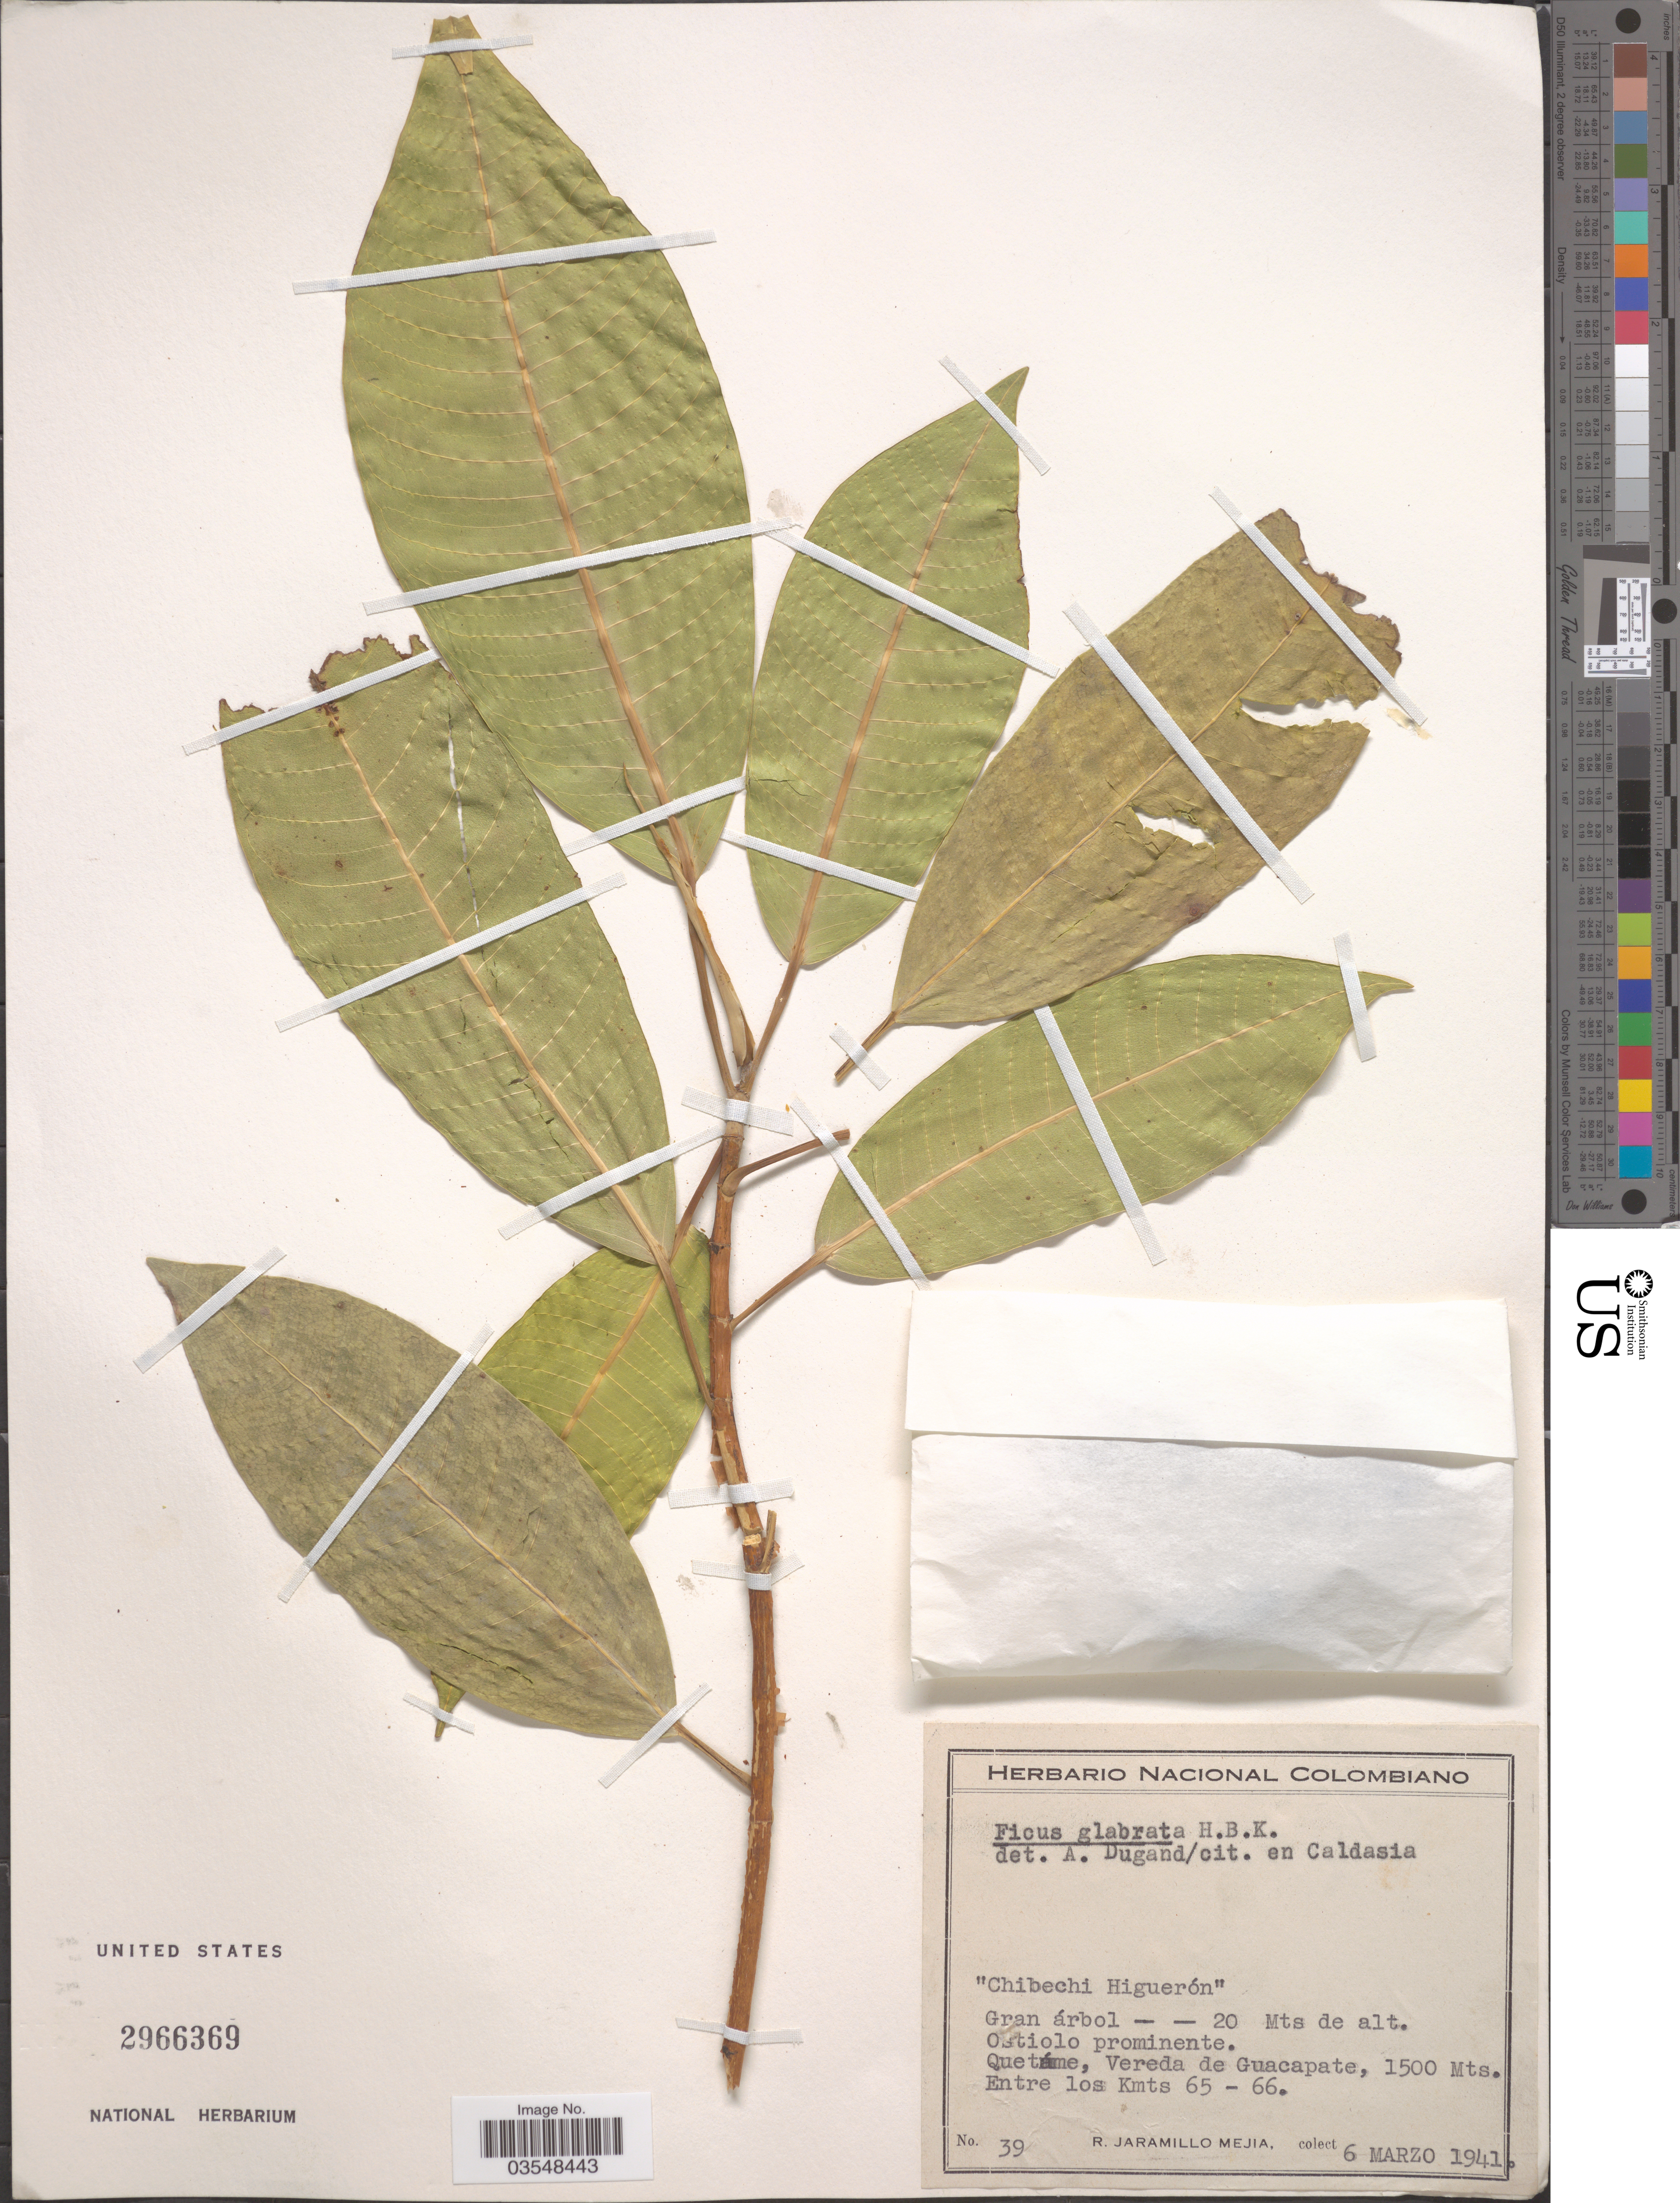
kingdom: Plantae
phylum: Tracheophyta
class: Magnoliopsida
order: Rosales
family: Moraceae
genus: Ficus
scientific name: Ficus glabrata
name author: Kunth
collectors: R. Jaramillo M.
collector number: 39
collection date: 1941-03-06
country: Colombia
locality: Gran árbol. Ostiolo prominente. Quetáme, Vereda de Guacapate. Entre los Kmts 65 - 66.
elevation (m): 1500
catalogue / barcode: US 2966369